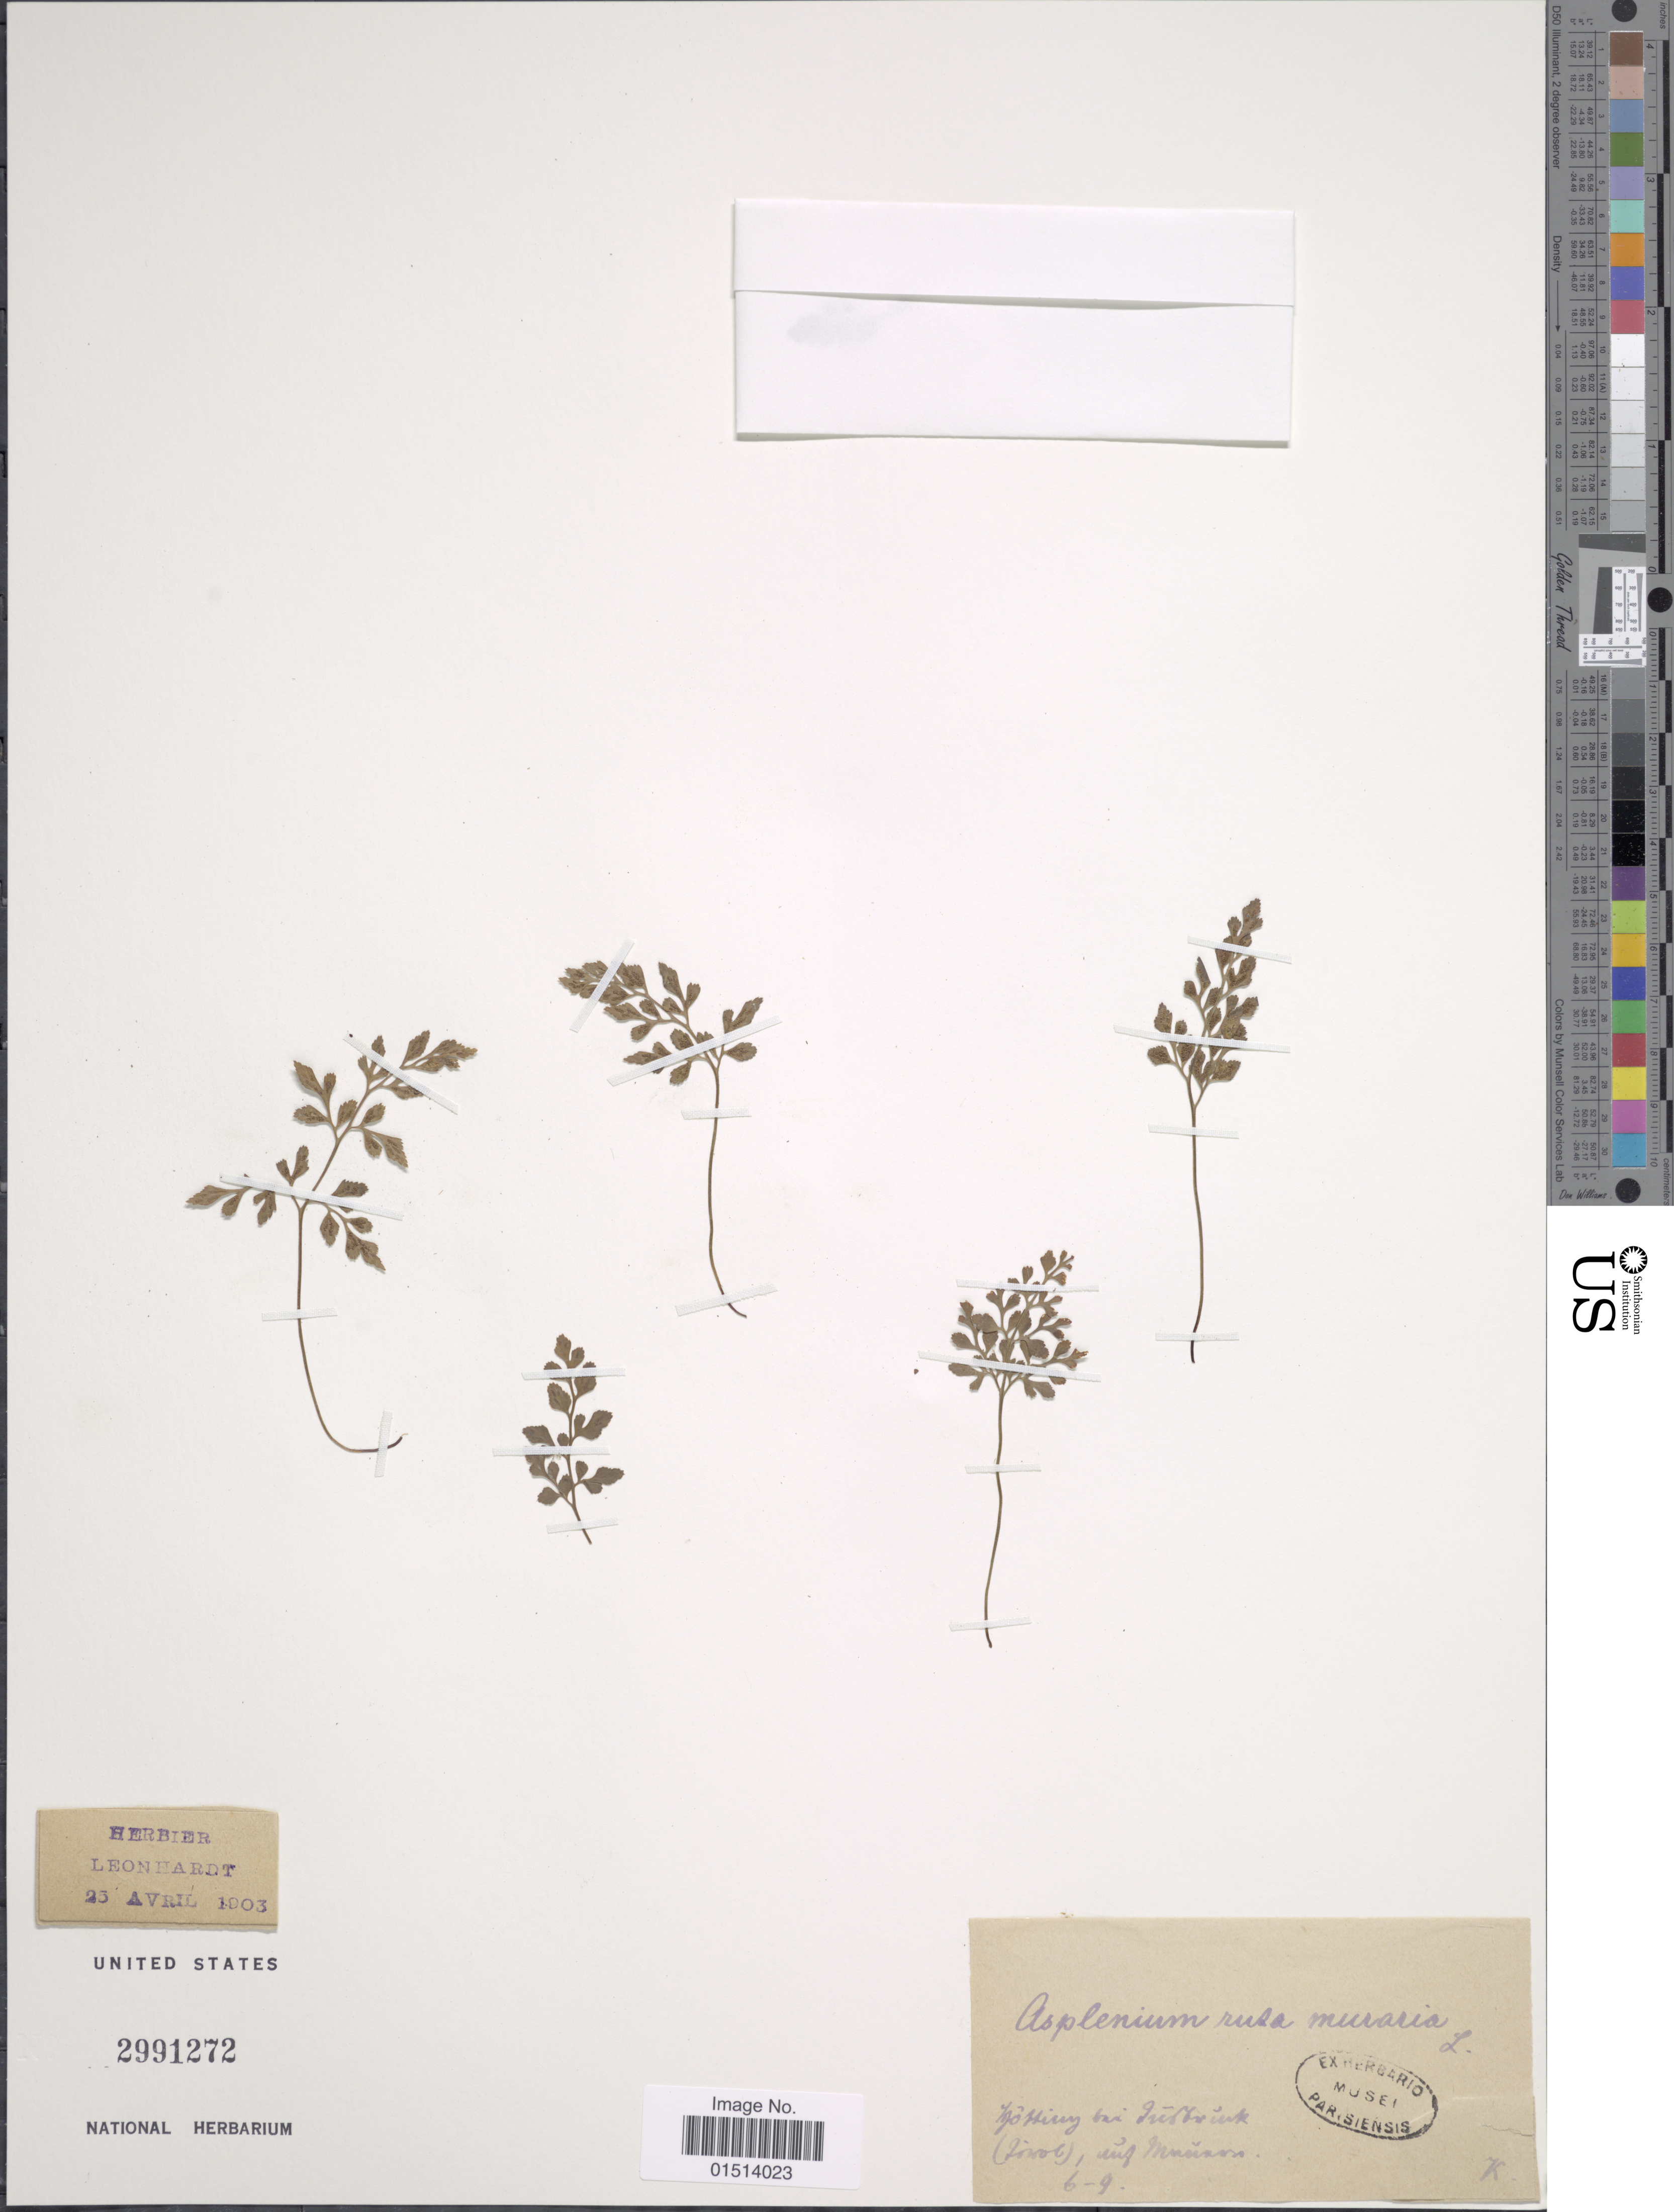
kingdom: Plantae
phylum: Tracheophyta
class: Polypodiopsida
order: Polypodiales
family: Aspleniaceae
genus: Asplenium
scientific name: Asplenium ruta-muraria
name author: L.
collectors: ex herb. Leonhardt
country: Austria / Italy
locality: Mo'Hing bei Zustro ink (Tirol), auf Mnarso. [interpreted]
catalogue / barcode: US 2991272